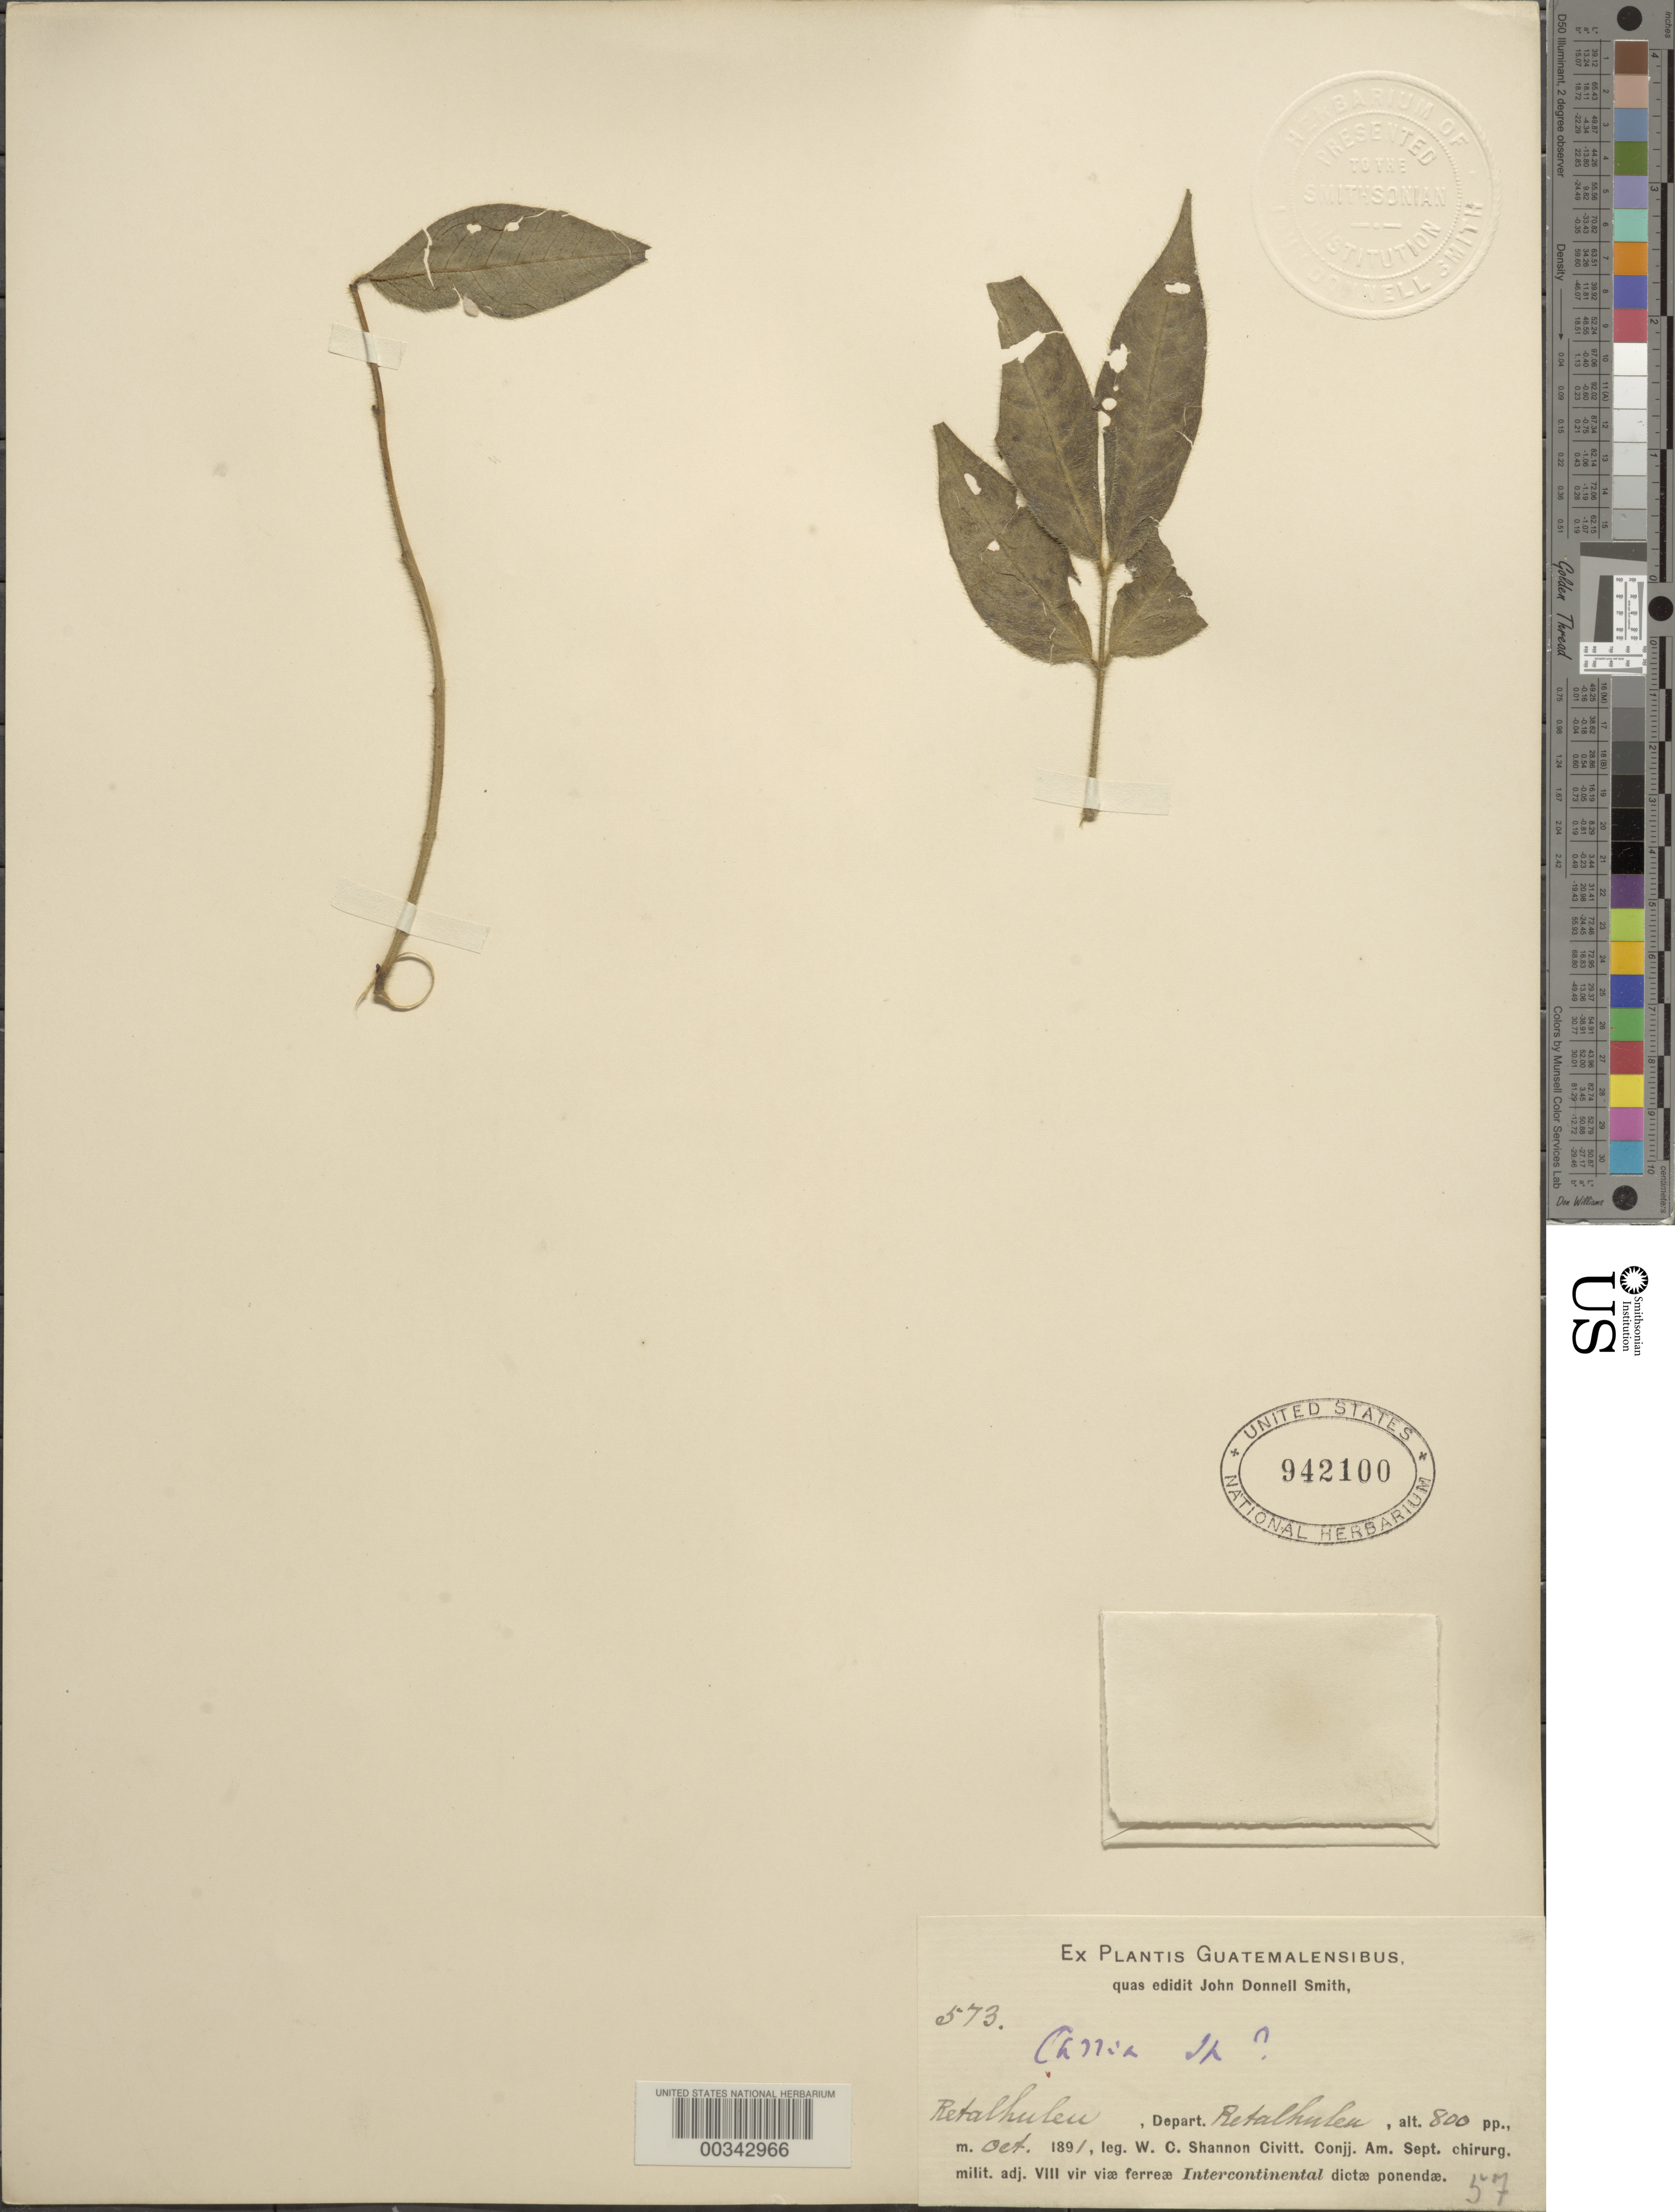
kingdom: Plantae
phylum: Tracheophyta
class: Magnoliopsida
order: Fabales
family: Fabaceae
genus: Senna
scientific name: Senna hirsuta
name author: (L.) H.S. Irwin & Barneby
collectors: W. C. Shannon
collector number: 573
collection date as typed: Oct 1891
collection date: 1891-10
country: Guatemala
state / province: Retalhuleu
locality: Retalhuleu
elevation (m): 244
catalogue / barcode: US 942100